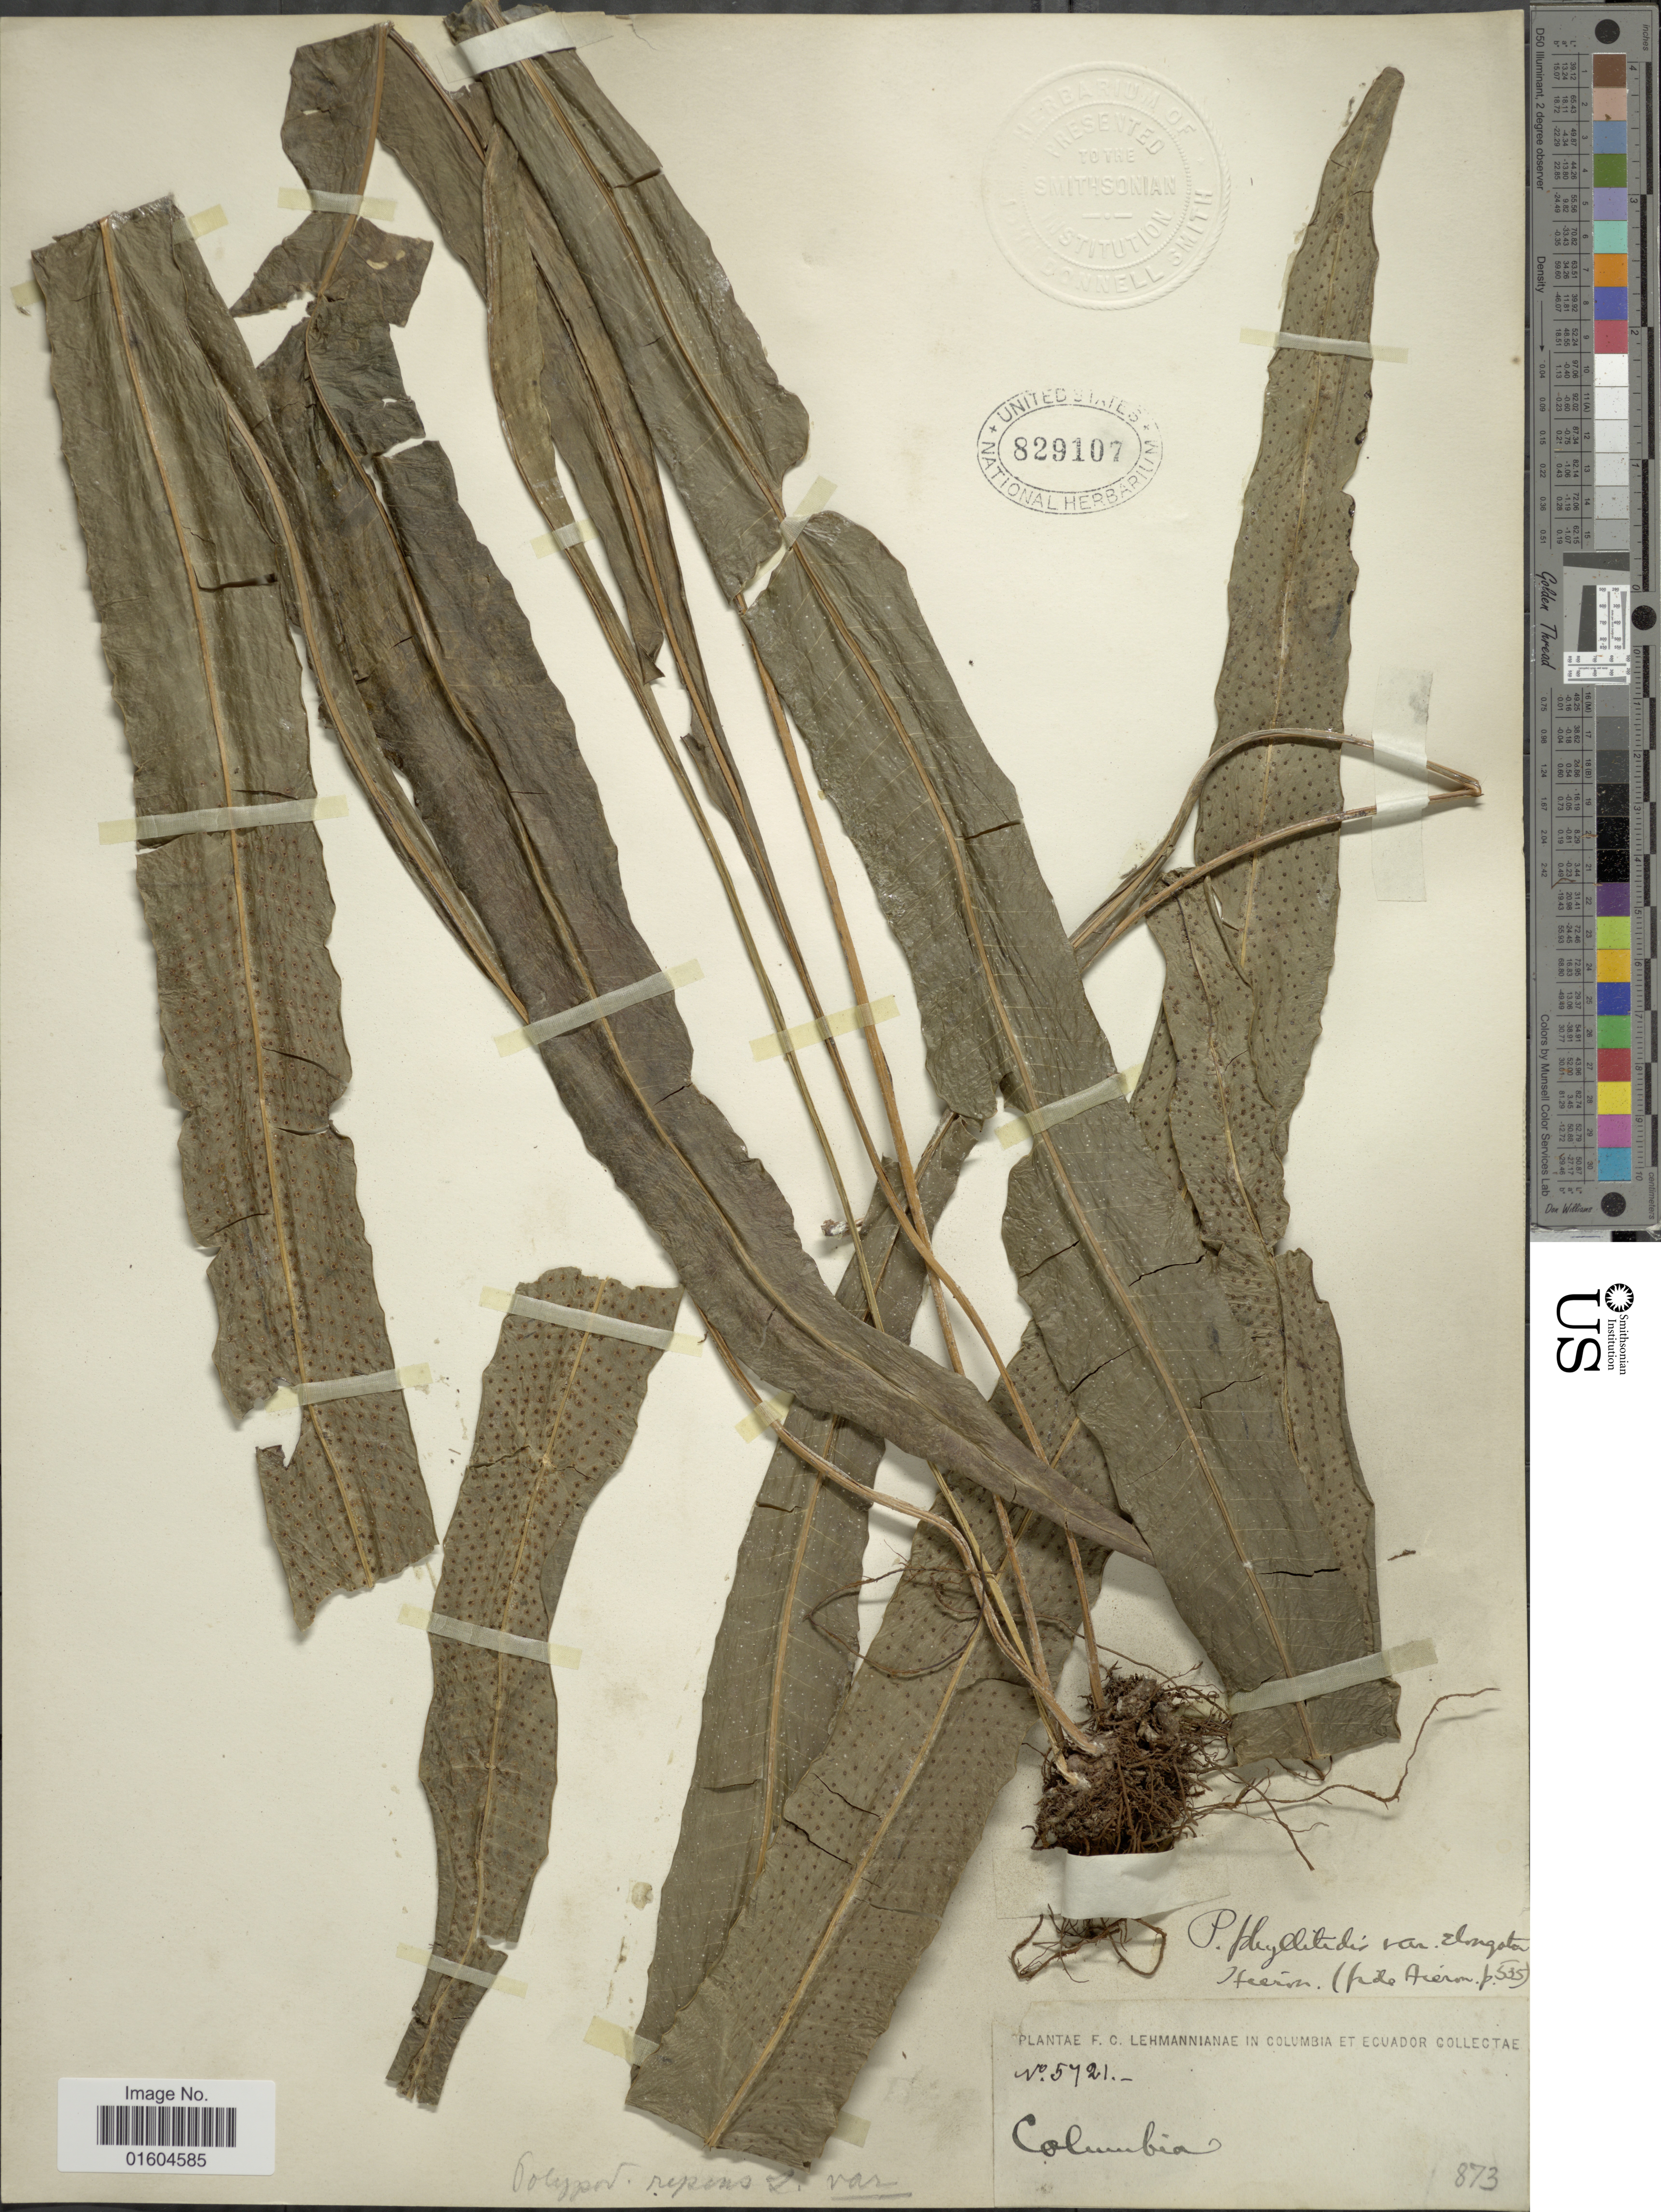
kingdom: Plantae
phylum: Tracheophyta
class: Polypodiopsida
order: Polypodiales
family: Polypodiaceae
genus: Campyloneurum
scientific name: Campyloneurum multipunctatum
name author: (Christ) Lellinger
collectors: F. C. Lehmann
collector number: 5721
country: Colombia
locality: Columbia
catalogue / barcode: US 829107